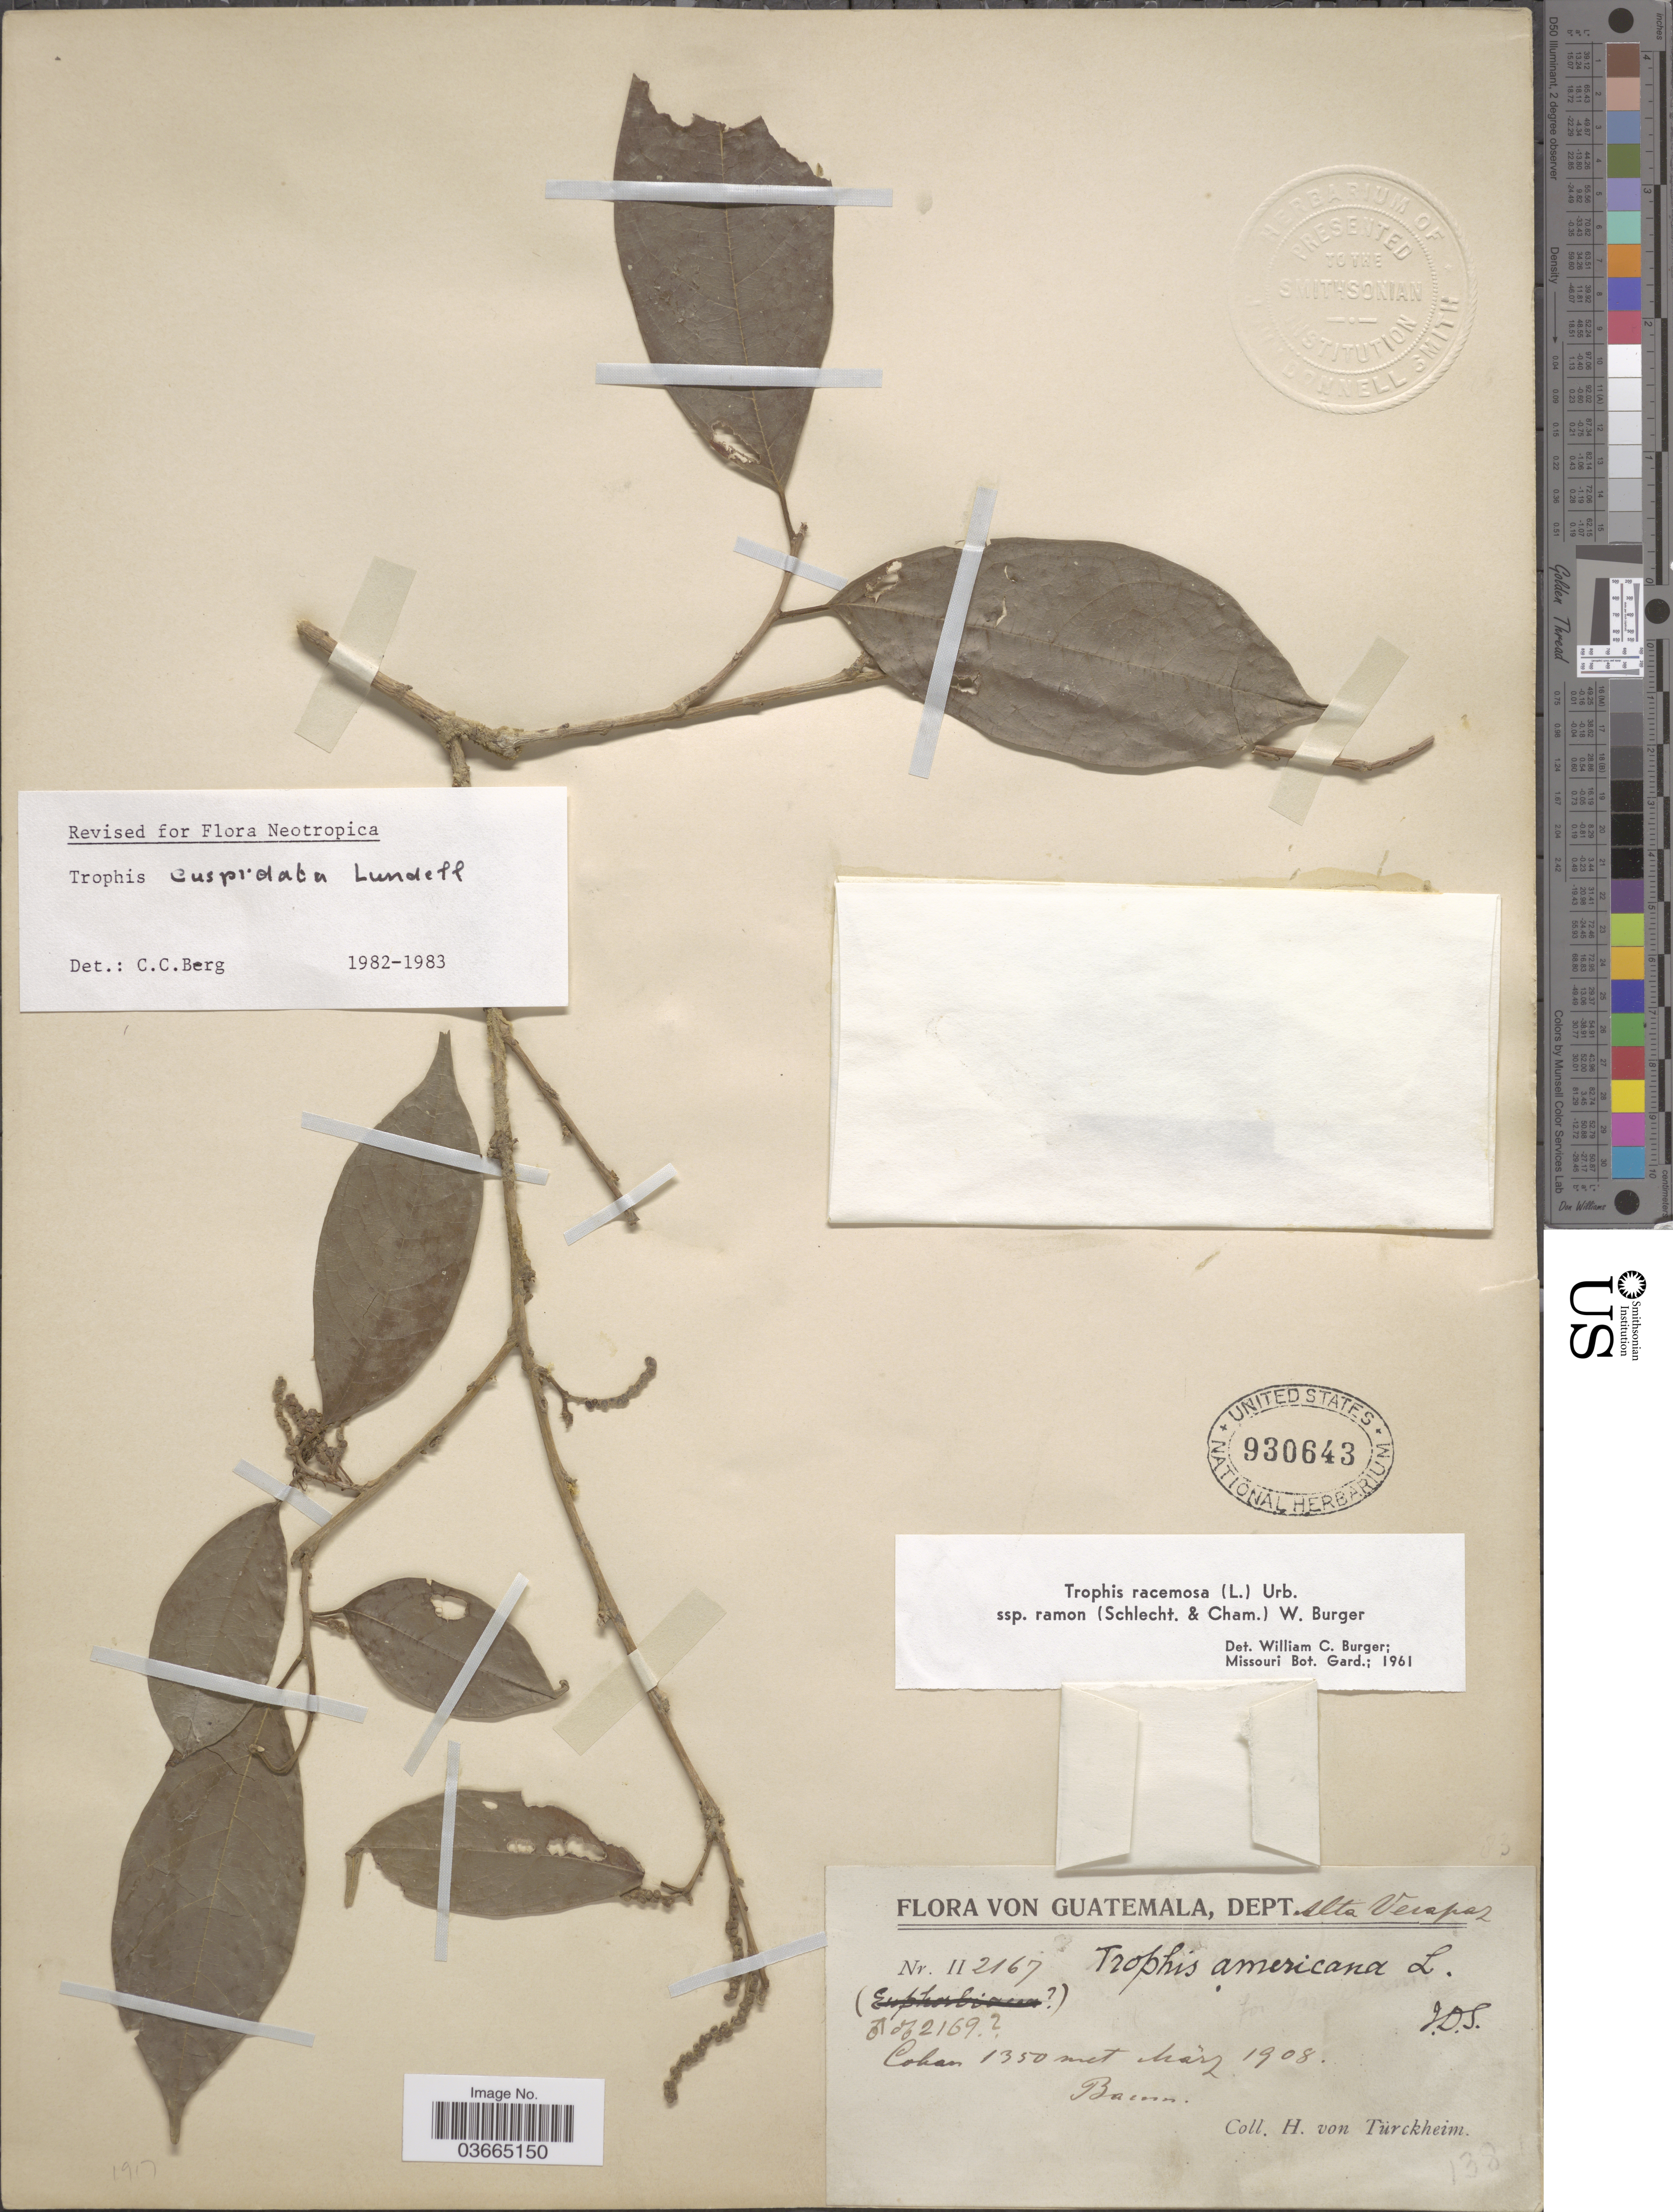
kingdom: Plantae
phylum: Tracheophyta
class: Magnoliopsida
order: Rosales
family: Moraceae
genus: Trophis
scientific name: Trophis cuspidata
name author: Lundell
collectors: H. von Türckheim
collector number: II2167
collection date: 1908-03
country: Guatemala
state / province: Alta Verapaz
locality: Dept. Alta Verapaz. Coban. Bain*.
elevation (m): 1350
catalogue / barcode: US 930643